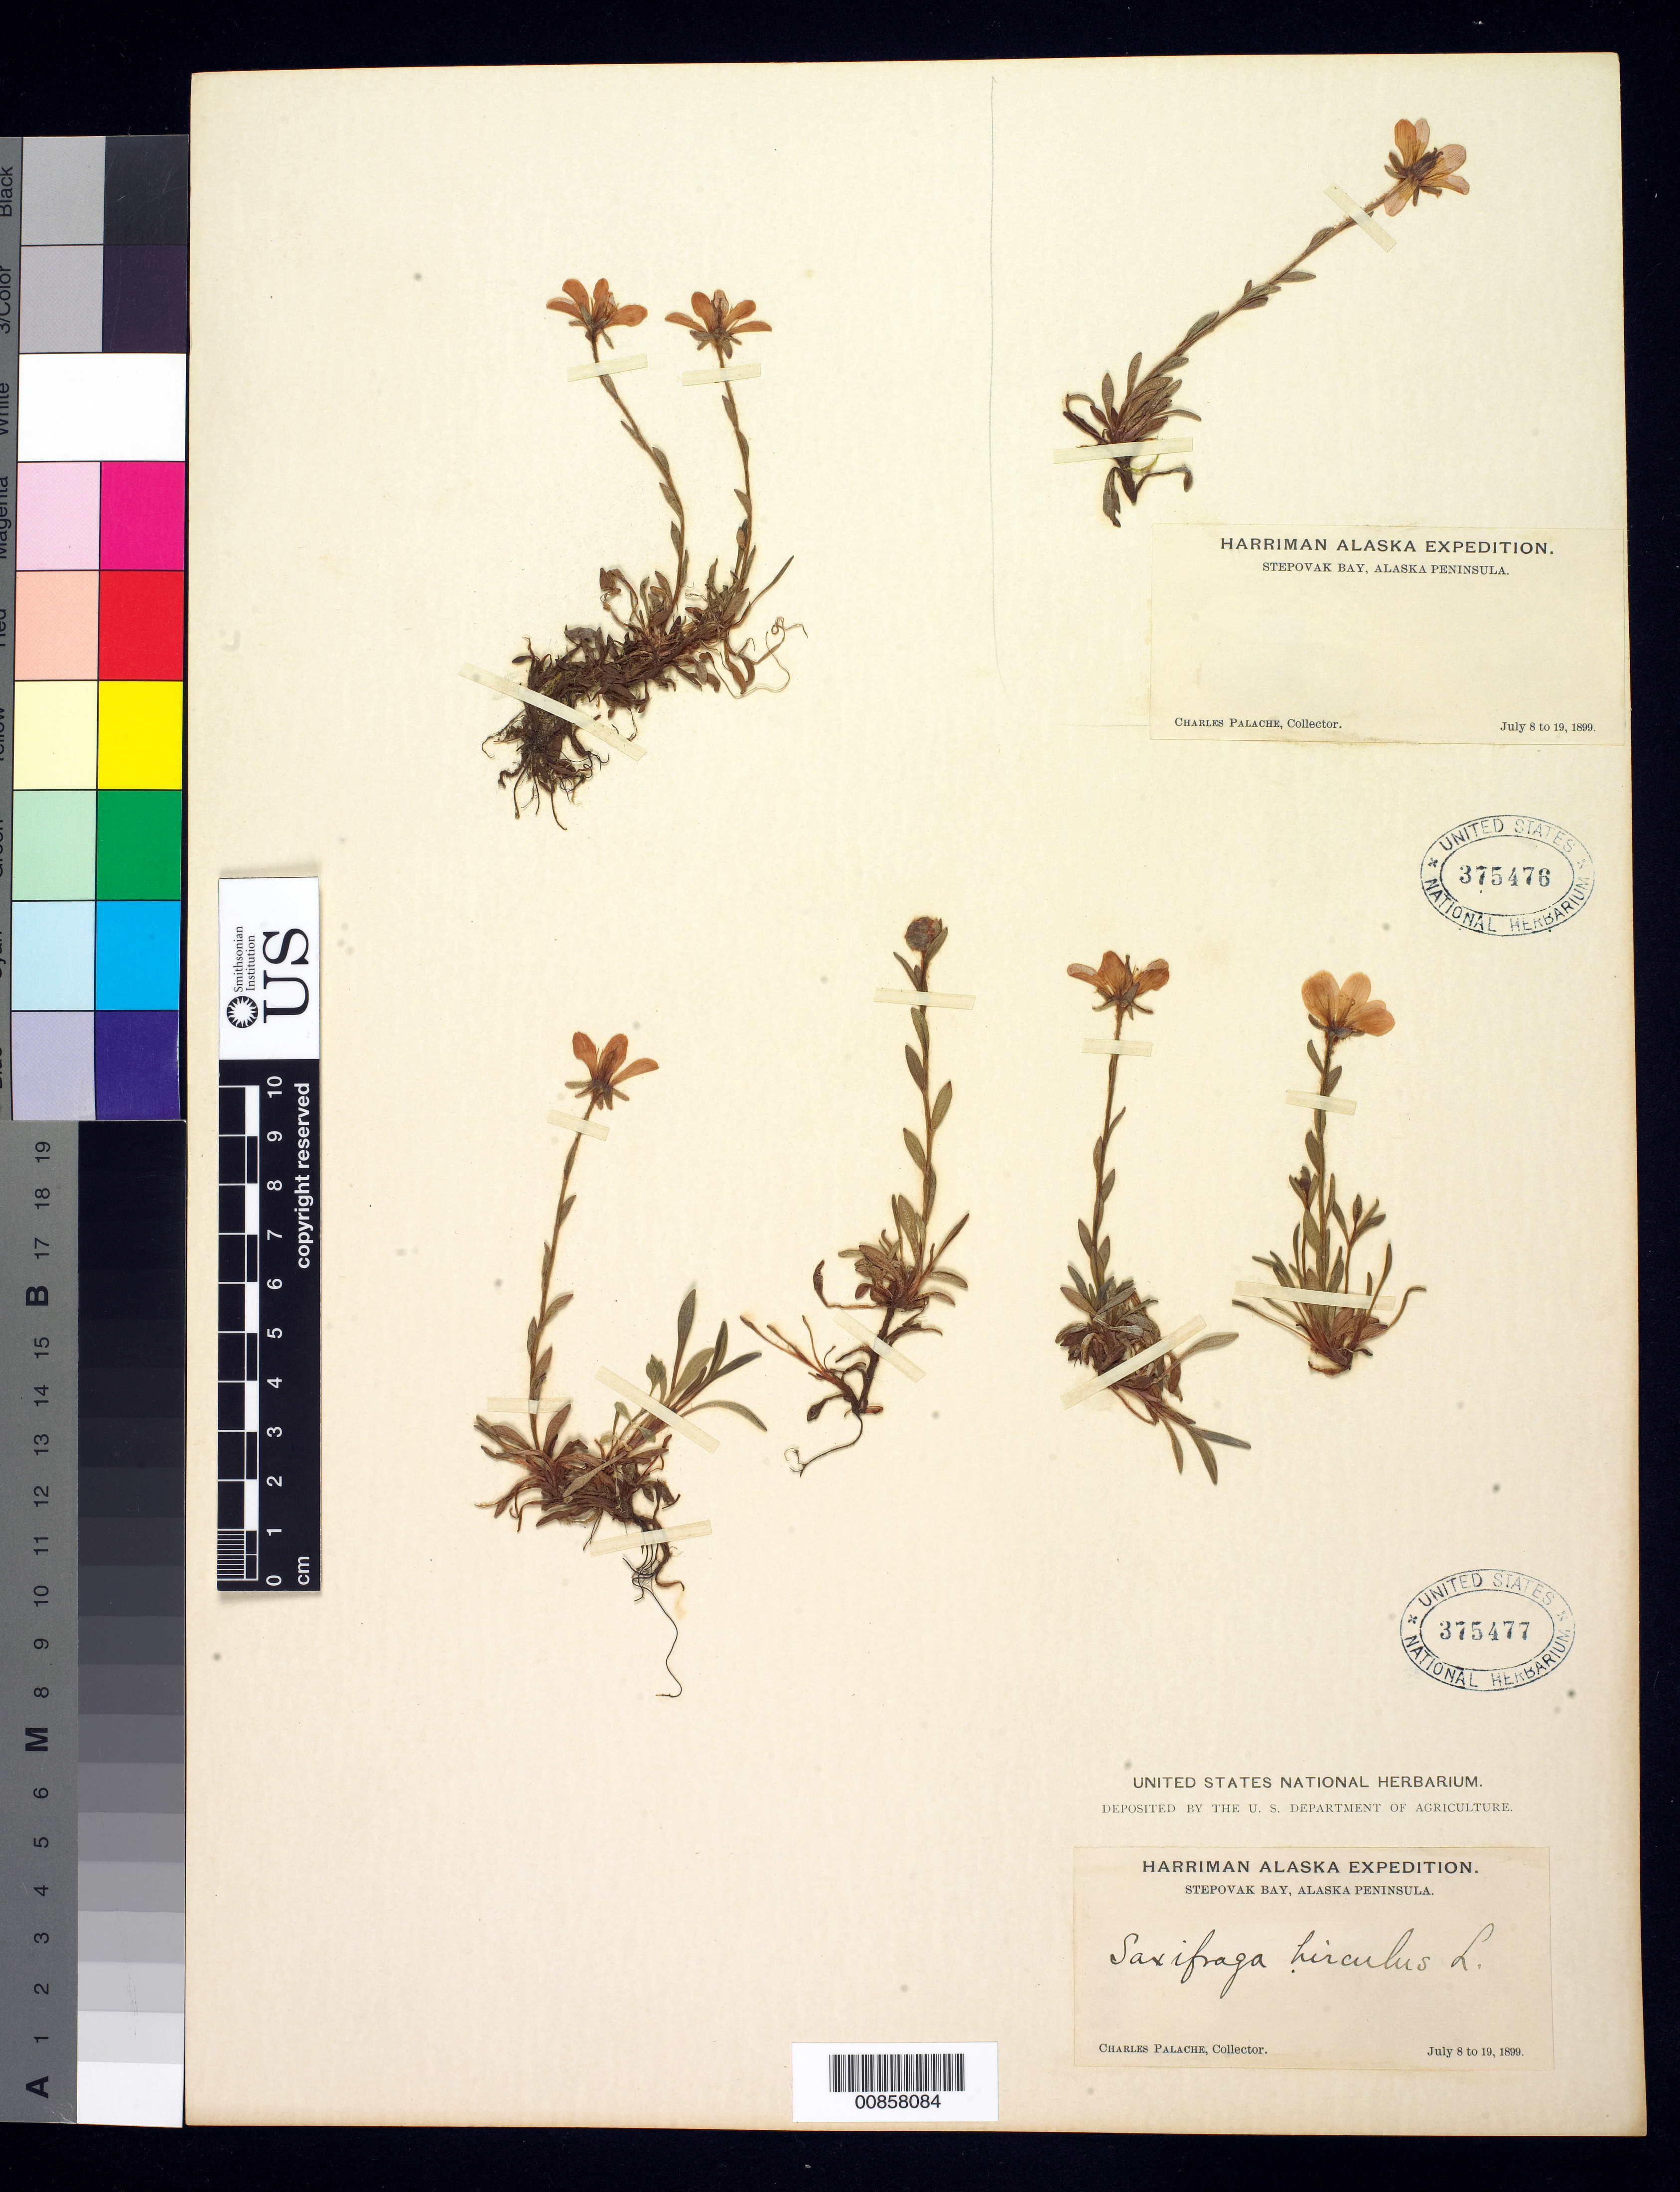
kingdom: Plantae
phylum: Tracheophyta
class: Magnoliopsida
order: Saxifragales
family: Saxifragaceae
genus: Saxifraga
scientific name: Saxifraga hirculus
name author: L.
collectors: C. Palache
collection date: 1899-07-08/1899-07-19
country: United States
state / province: Alaska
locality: Stepovak Bay, Alaska Peninsula.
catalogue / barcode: US 375477